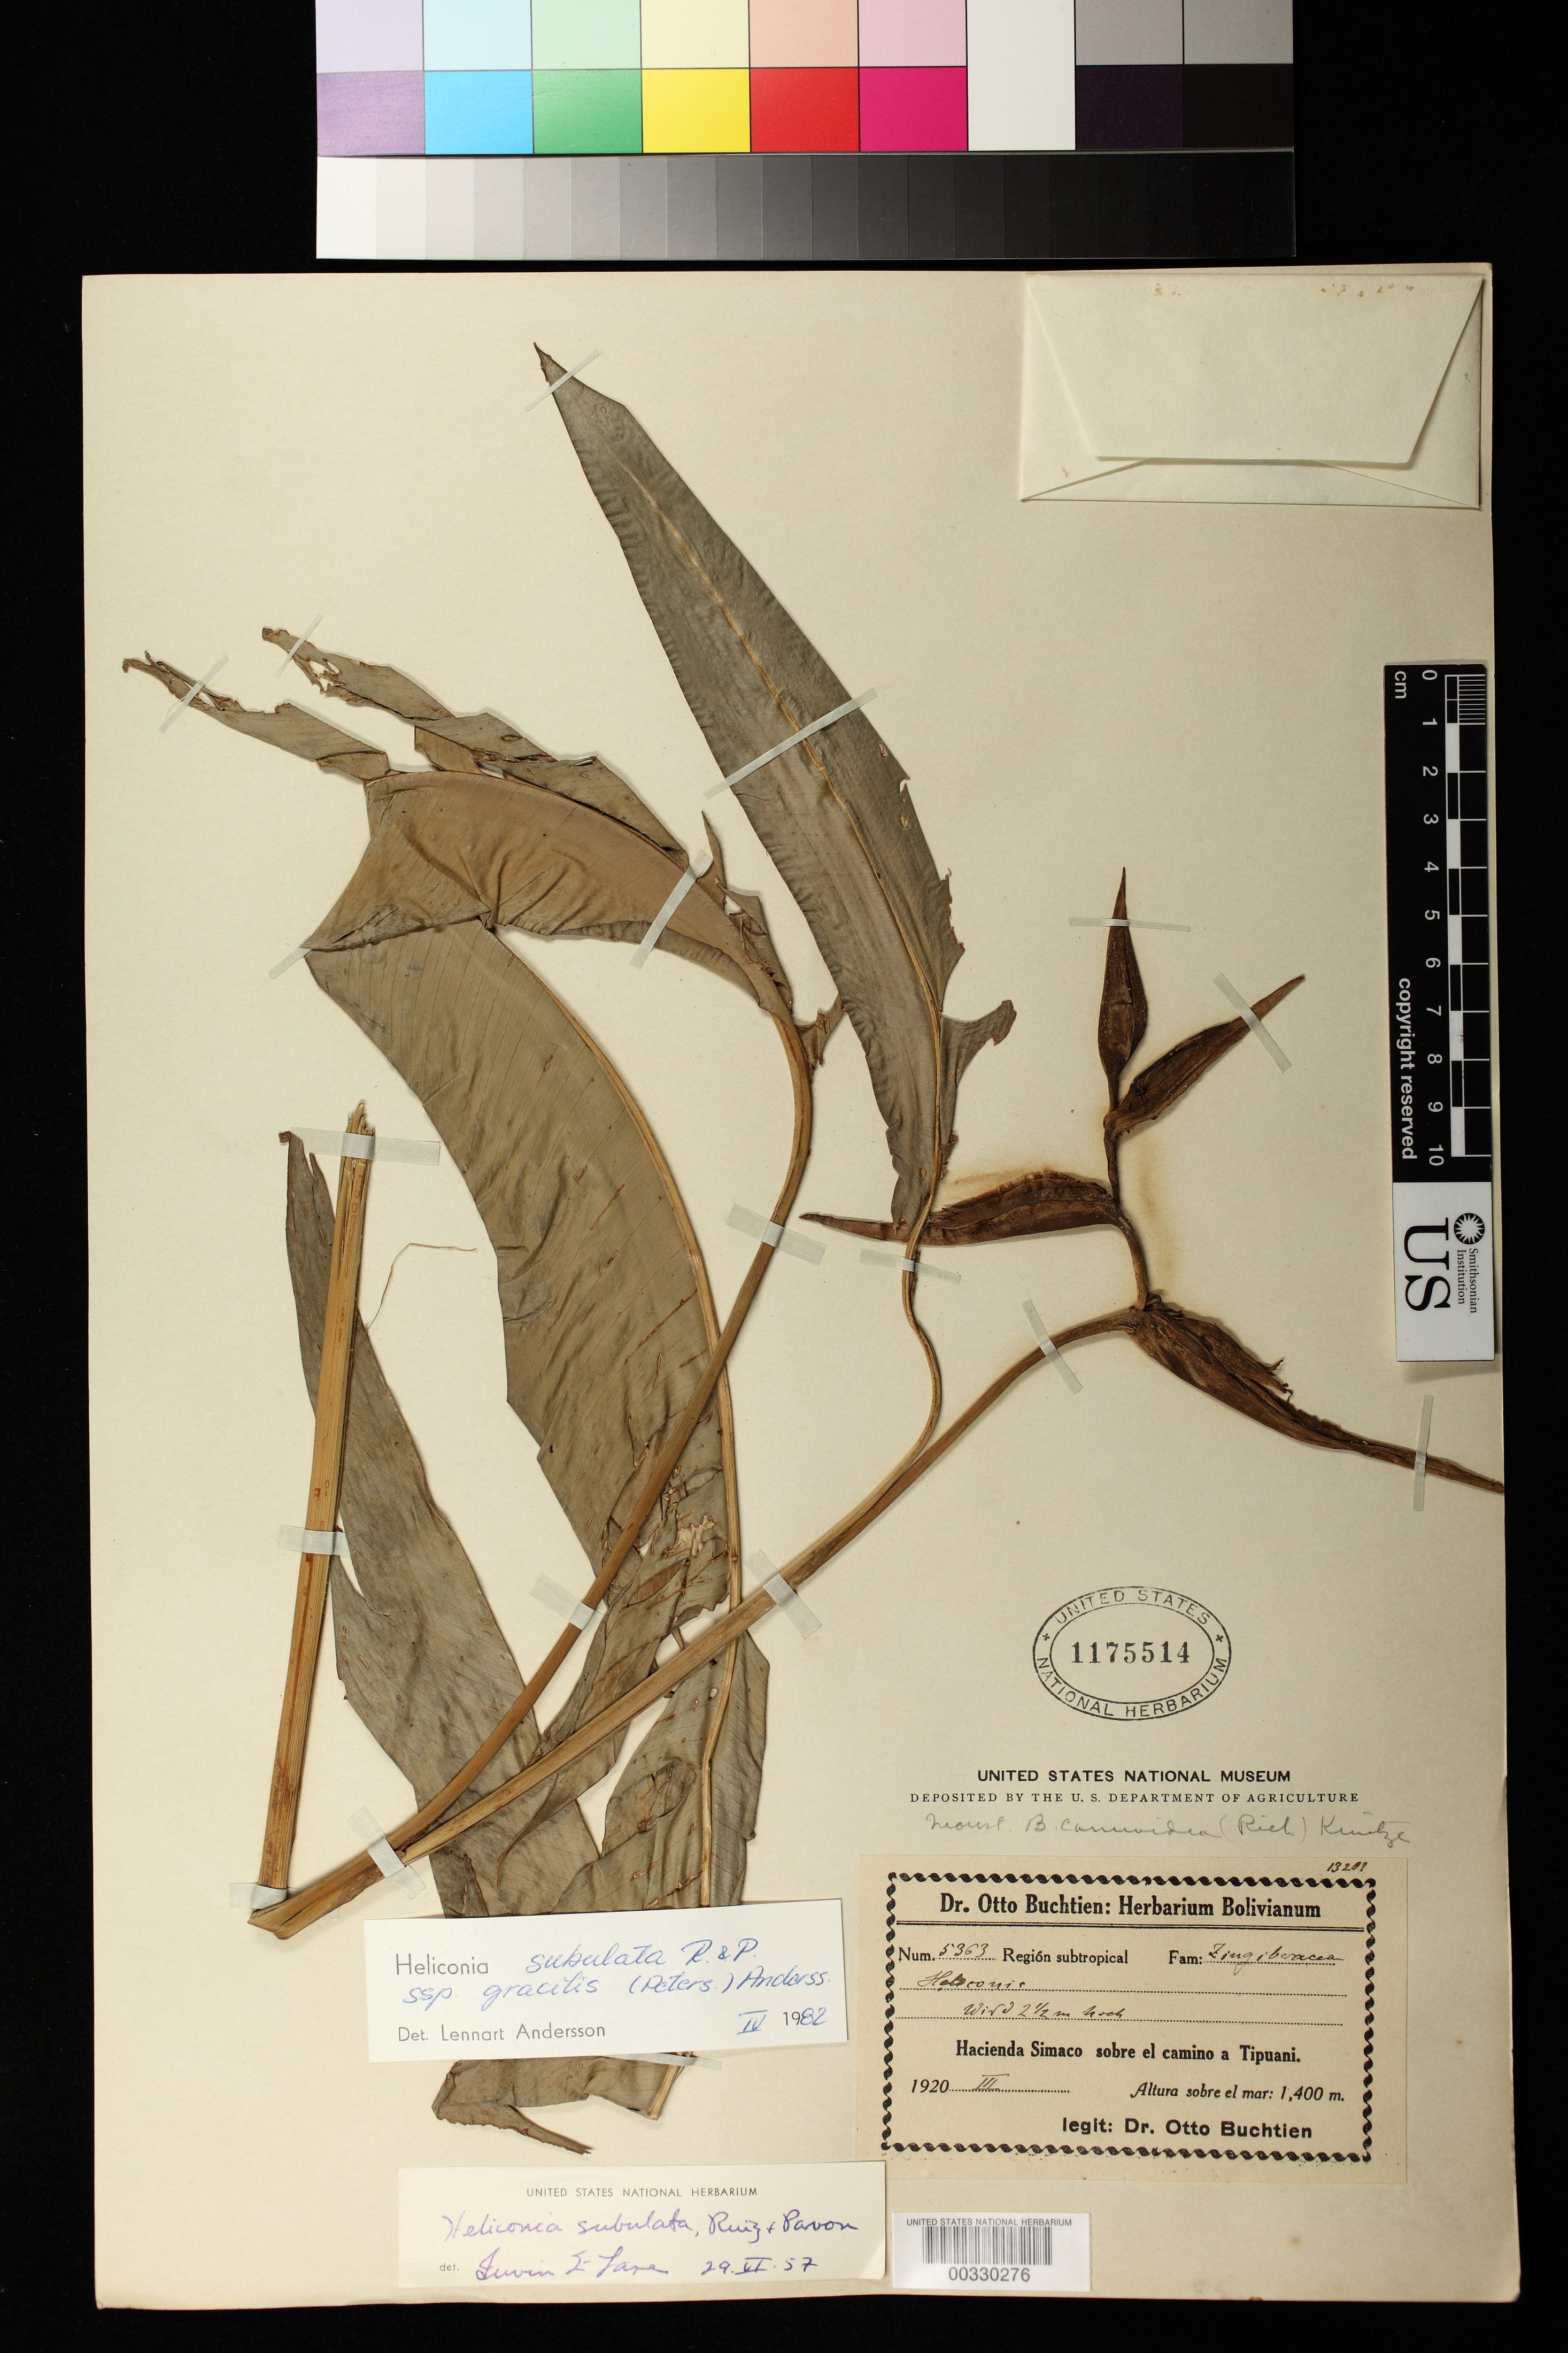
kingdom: Plantae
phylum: Tracheophyta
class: Liliopsida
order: Zingiberales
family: Heliconiaceae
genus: Heliconia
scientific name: Heliconia subulata subsp. gracilis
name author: (Petersen) L. Andersson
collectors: O. Buchtien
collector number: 5363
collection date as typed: Mar 1920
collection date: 1920-03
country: Bolivia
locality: Hacienda Simaco above road to Tipuani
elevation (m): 1400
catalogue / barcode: US 1175514